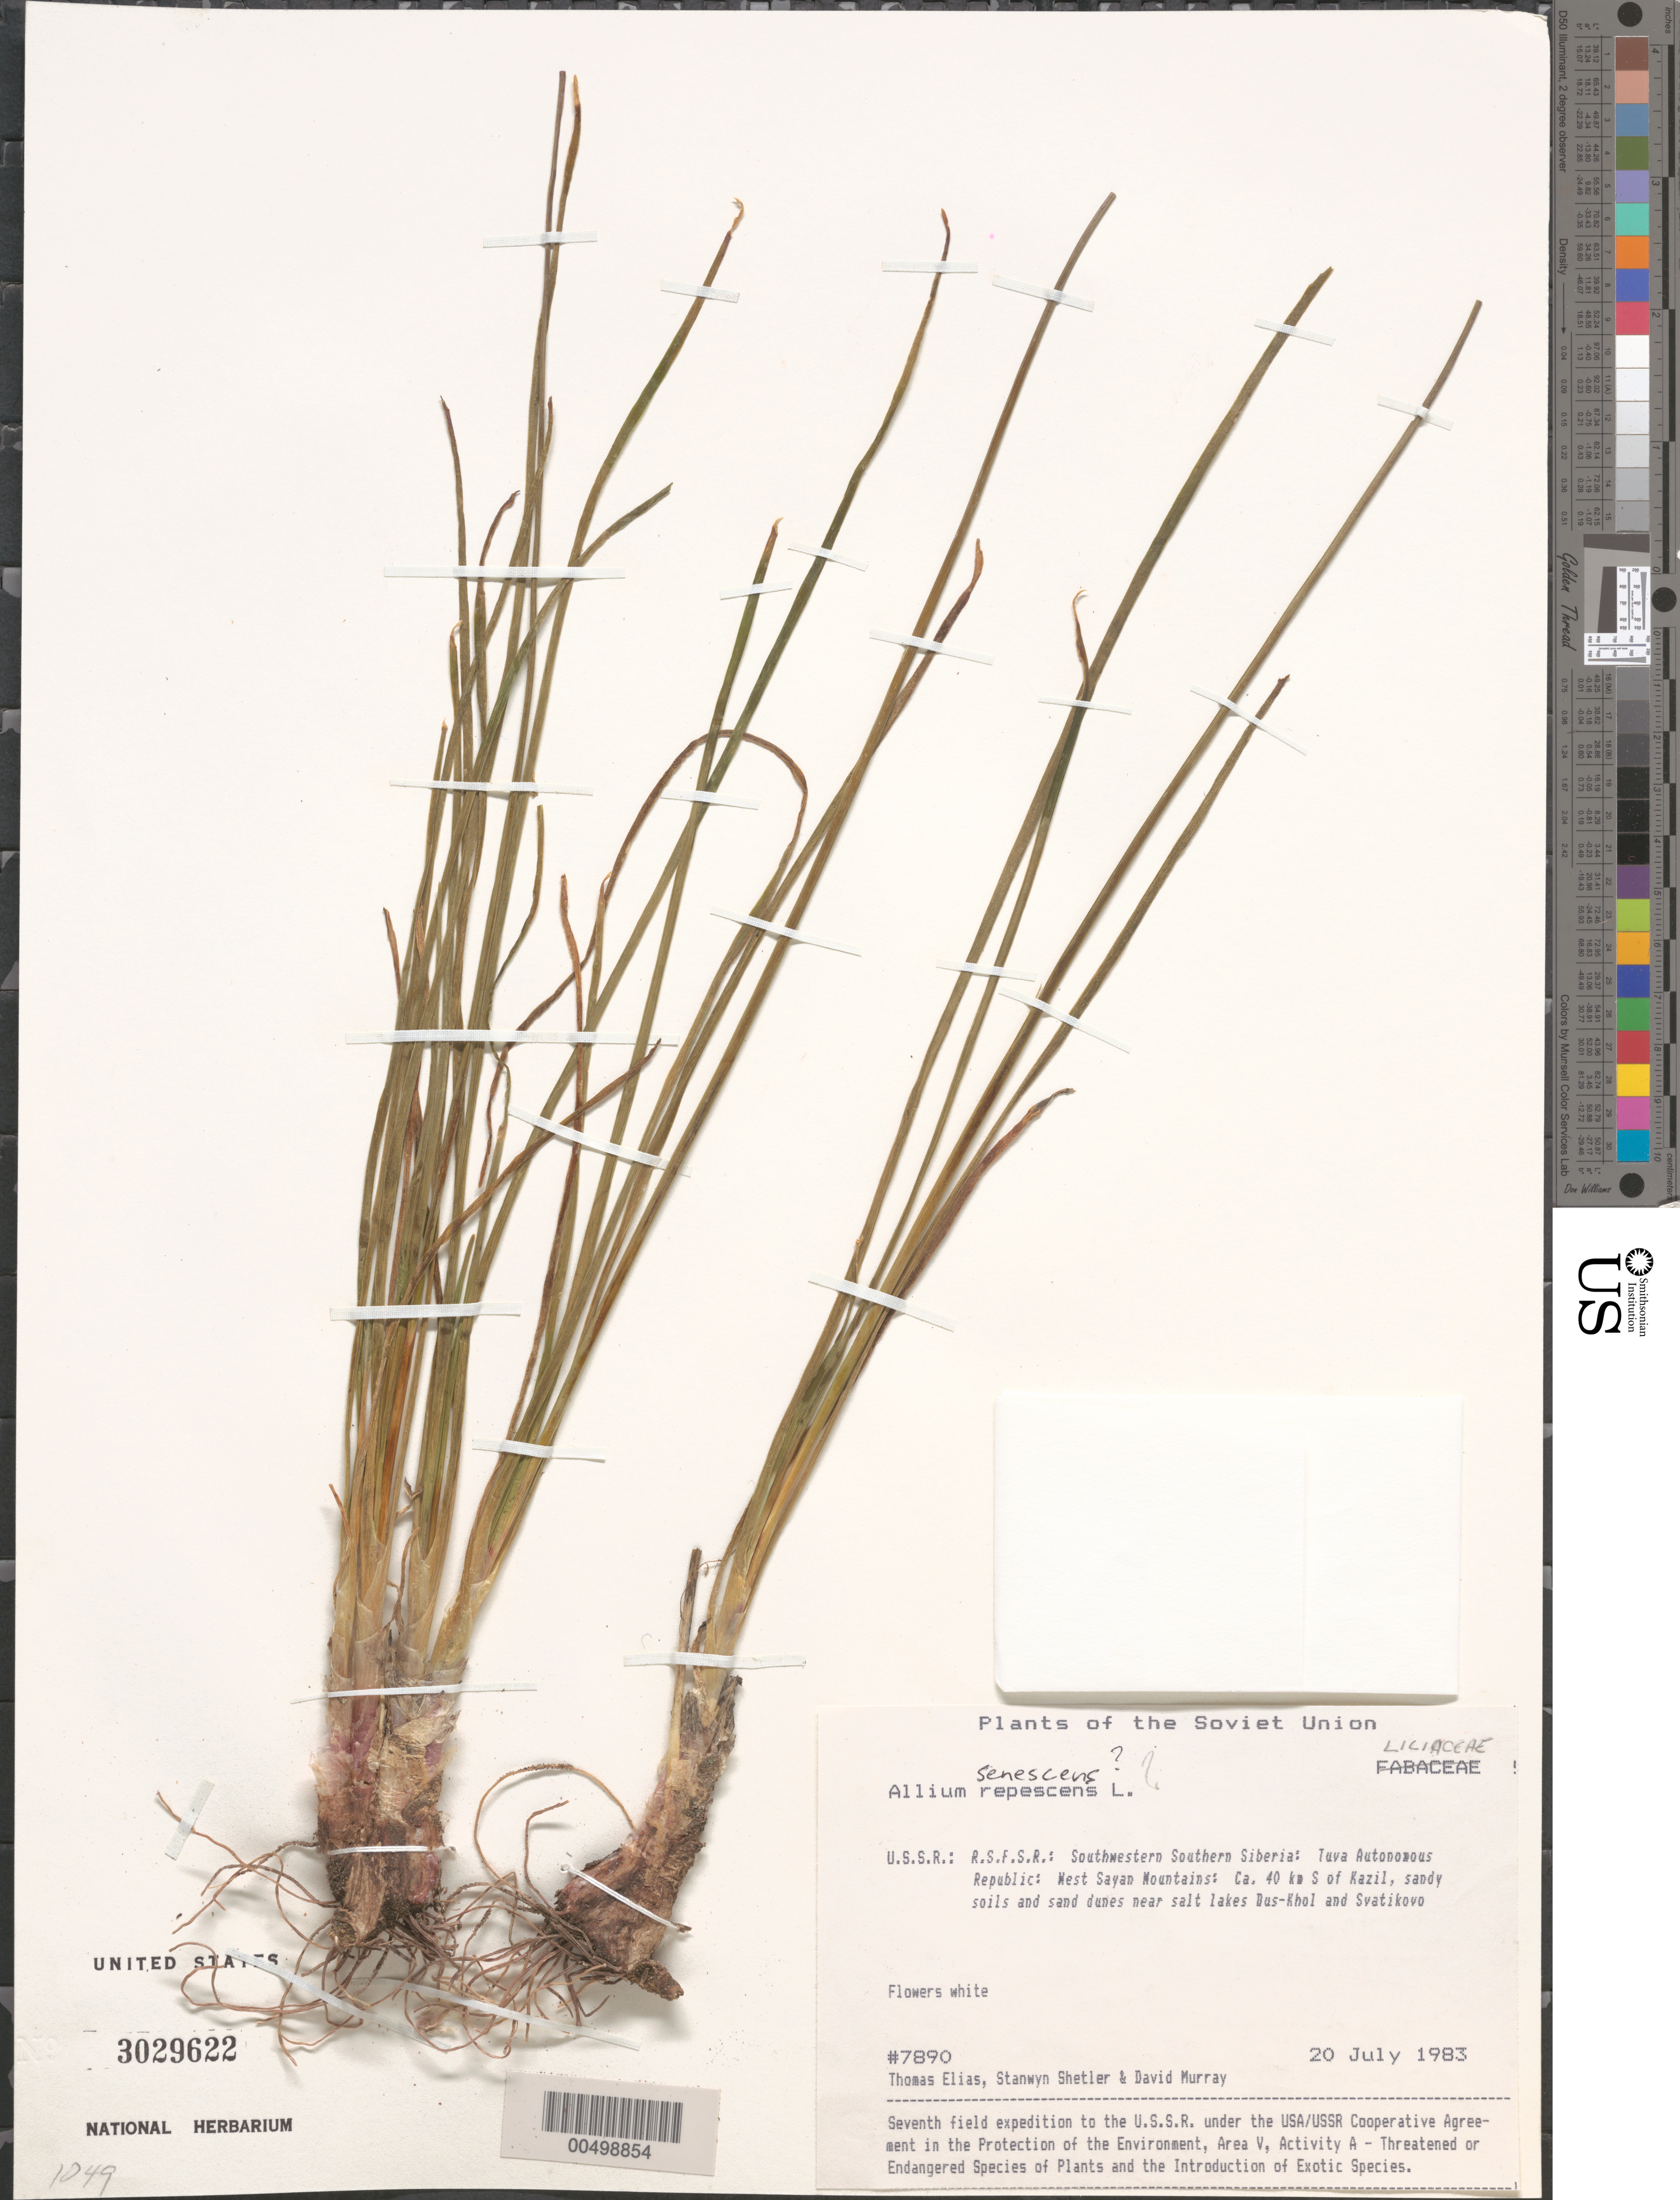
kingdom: Plantae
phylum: Tracheophyta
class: Liliopsida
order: Asparagales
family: Amaryllidaceae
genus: Allium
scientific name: Allium senescens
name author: L.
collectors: T. Elias, S. Shetler & D. F. Murray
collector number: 7890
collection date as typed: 20 Jul 1983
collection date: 1983-07-20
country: Russian Federation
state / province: Tuva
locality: West Sayan Mountains, ca. 40 km S of Kazil [Kyzyl], near salt lakes Dus-Khol and Svatikovo.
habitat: sandy soils and sand dunes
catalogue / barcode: US 3029622